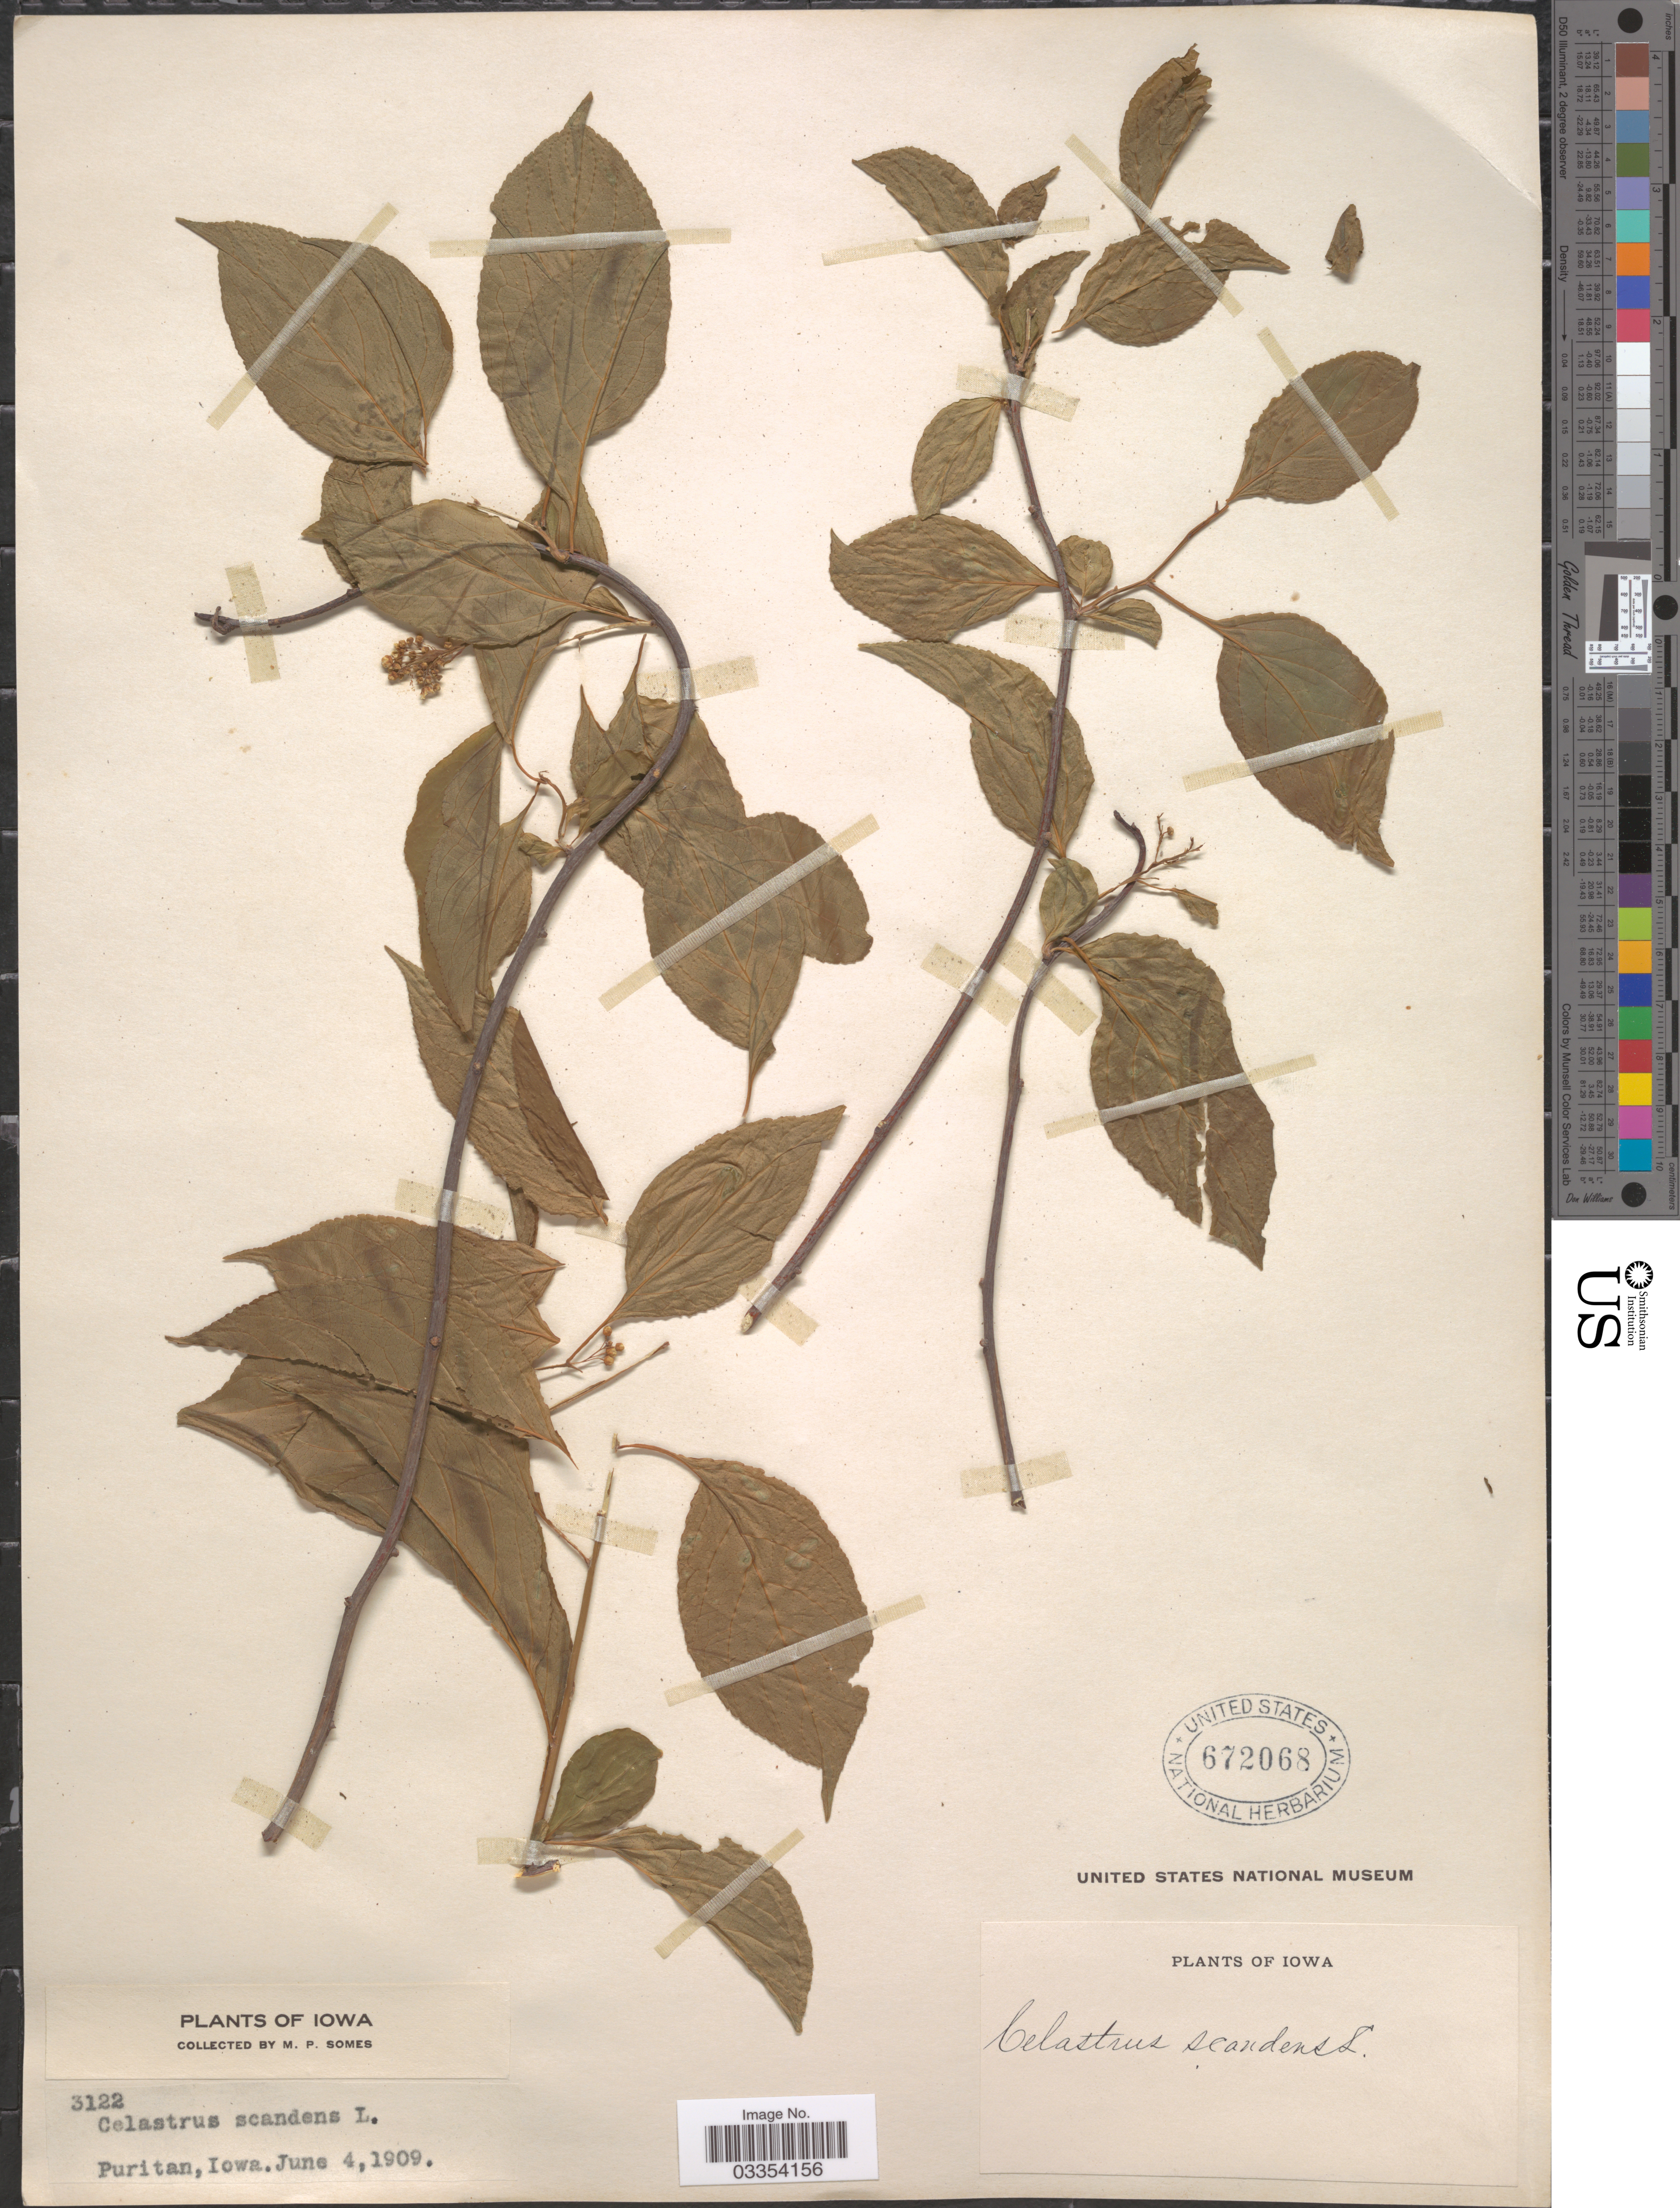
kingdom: Plantae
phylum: Tracheophyta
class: Magnoliopsida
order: Celastrales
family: Celastraceae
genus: Celastrus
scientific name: Celastrus scandens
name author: L.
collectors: M. Somes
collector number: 3122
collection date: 1909-06-04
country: United States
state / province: Iowa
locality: Puritan.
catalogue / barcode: US 672068